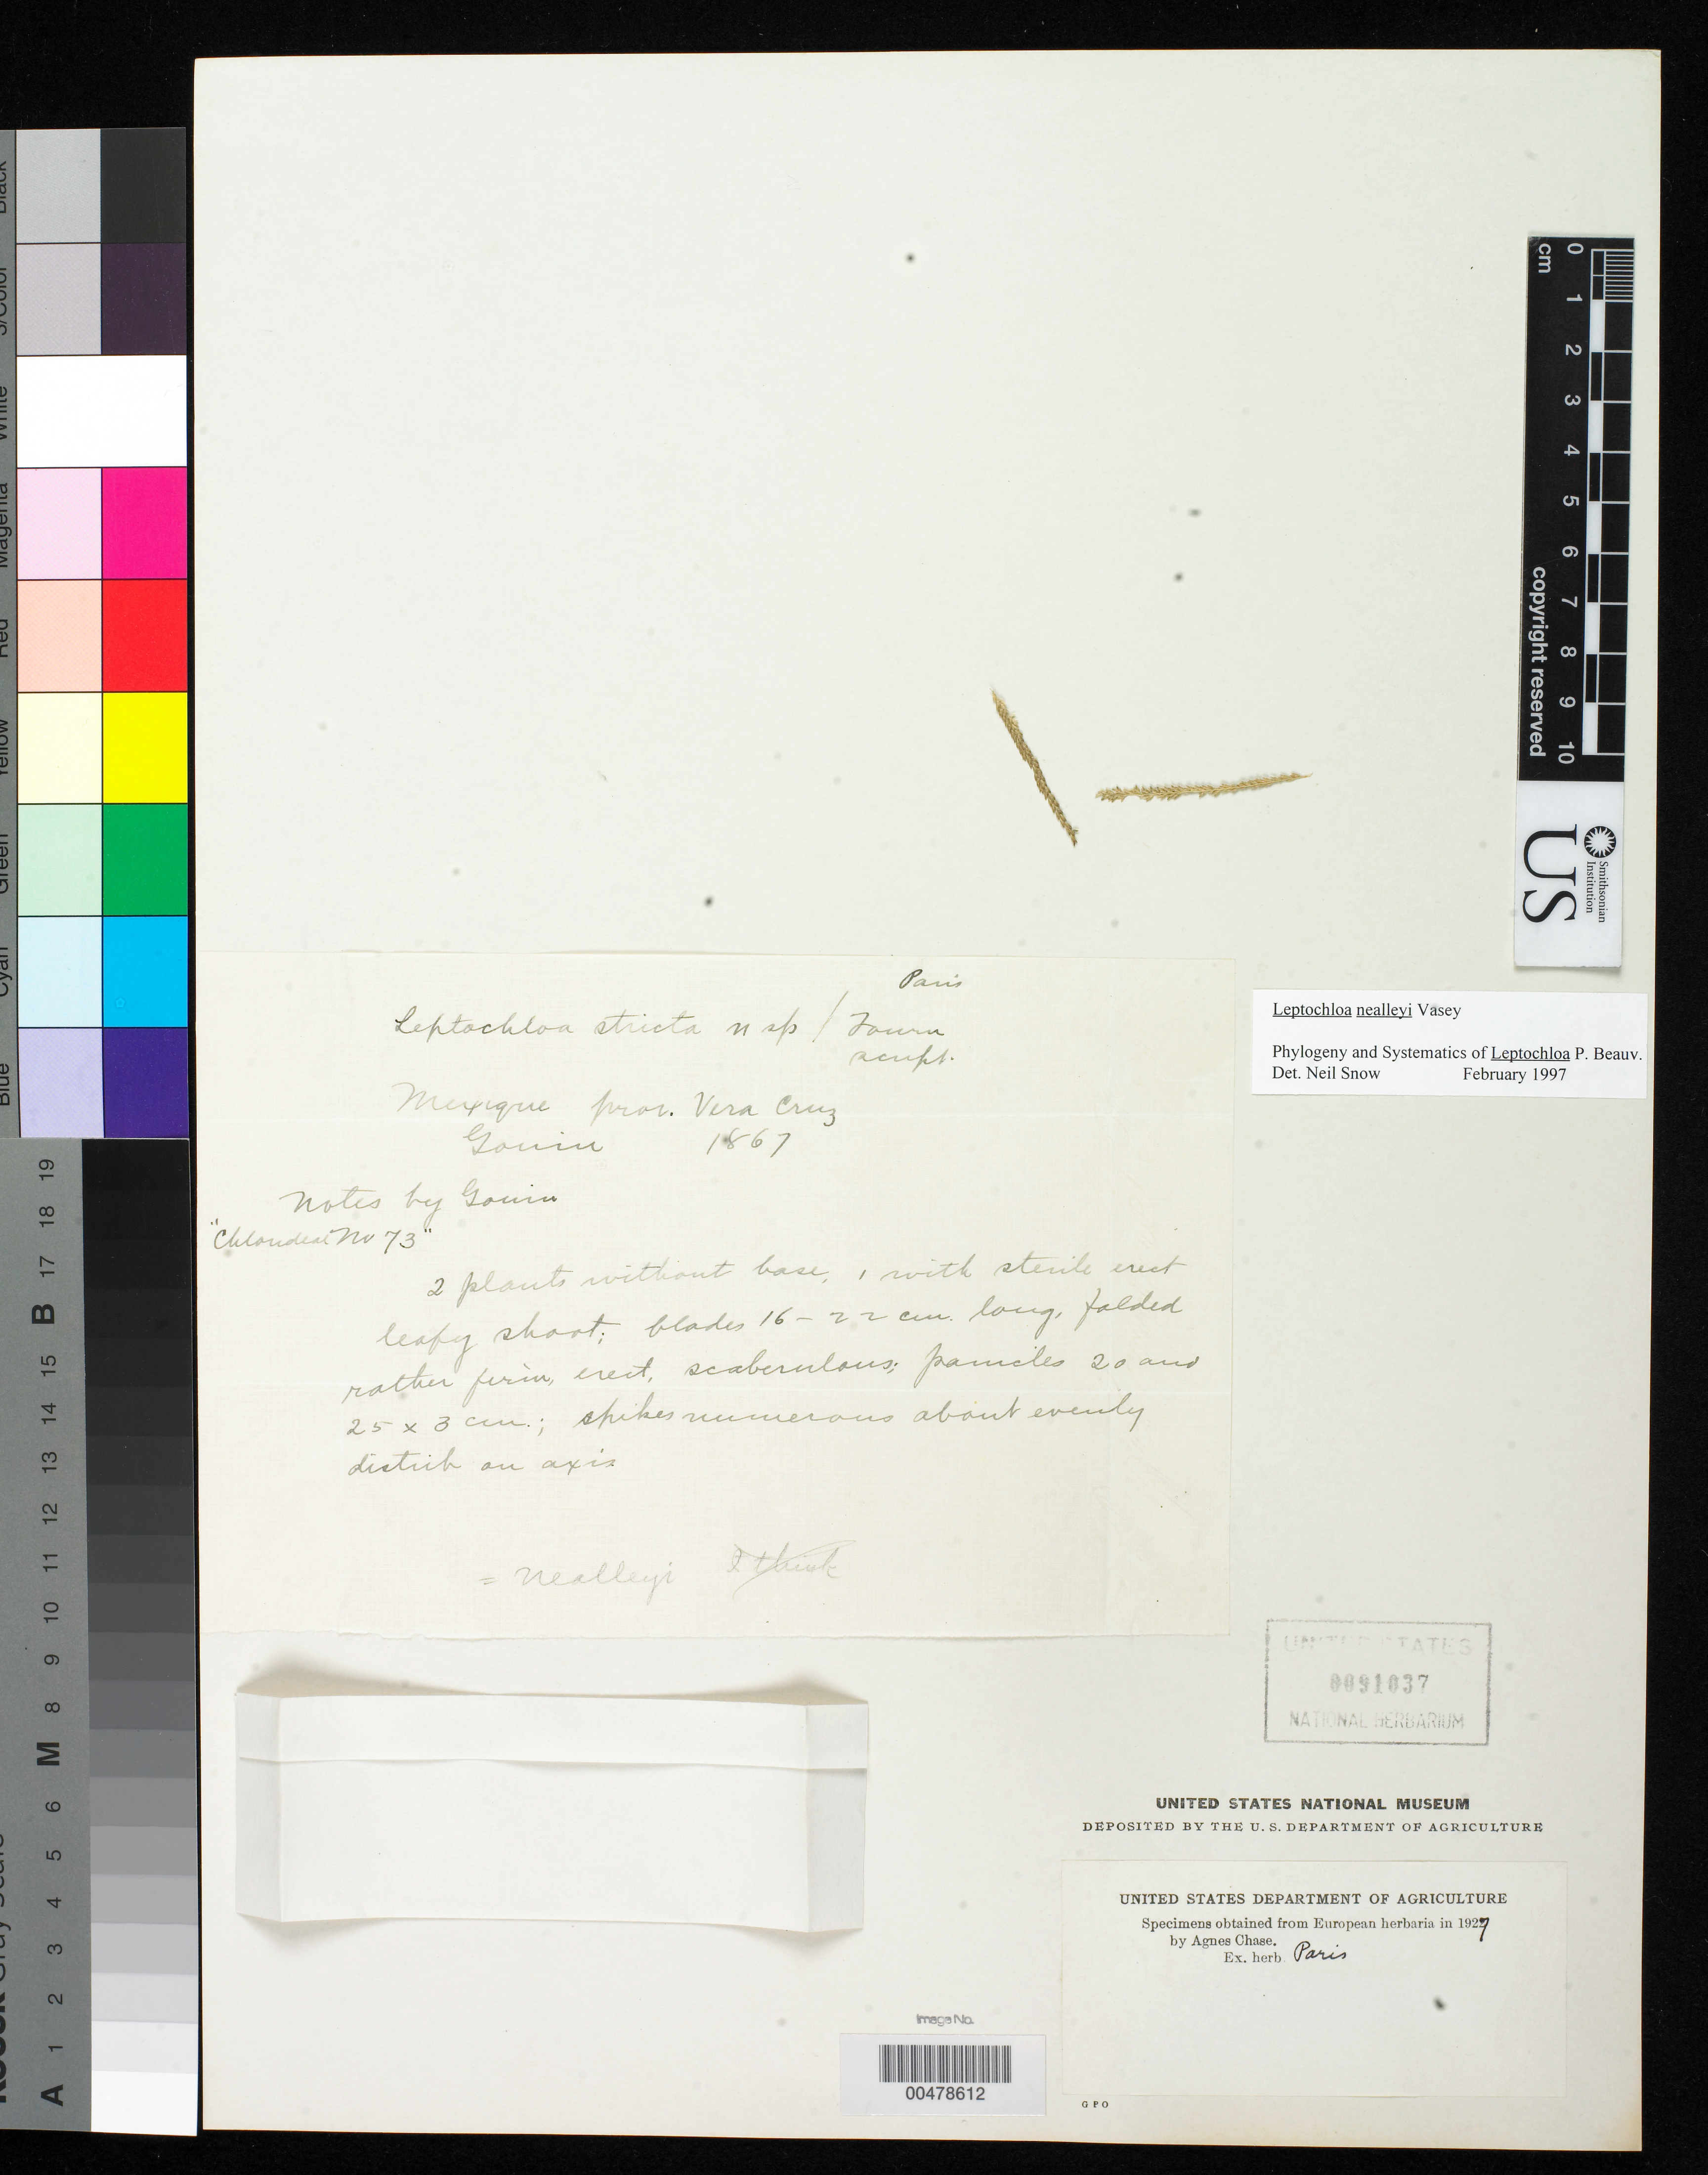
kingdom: Plantae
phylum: Tracheophyta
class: Liliopsida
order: Poales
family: Poaceae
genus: Leptochloa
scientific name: Leptochloa stricta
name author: E. Fourn.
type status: Type Fragment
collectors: F. M. G. Gouin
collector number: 73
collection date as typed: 1867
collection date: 1867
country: Mexico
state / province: Veracruz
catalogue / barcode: US 91037